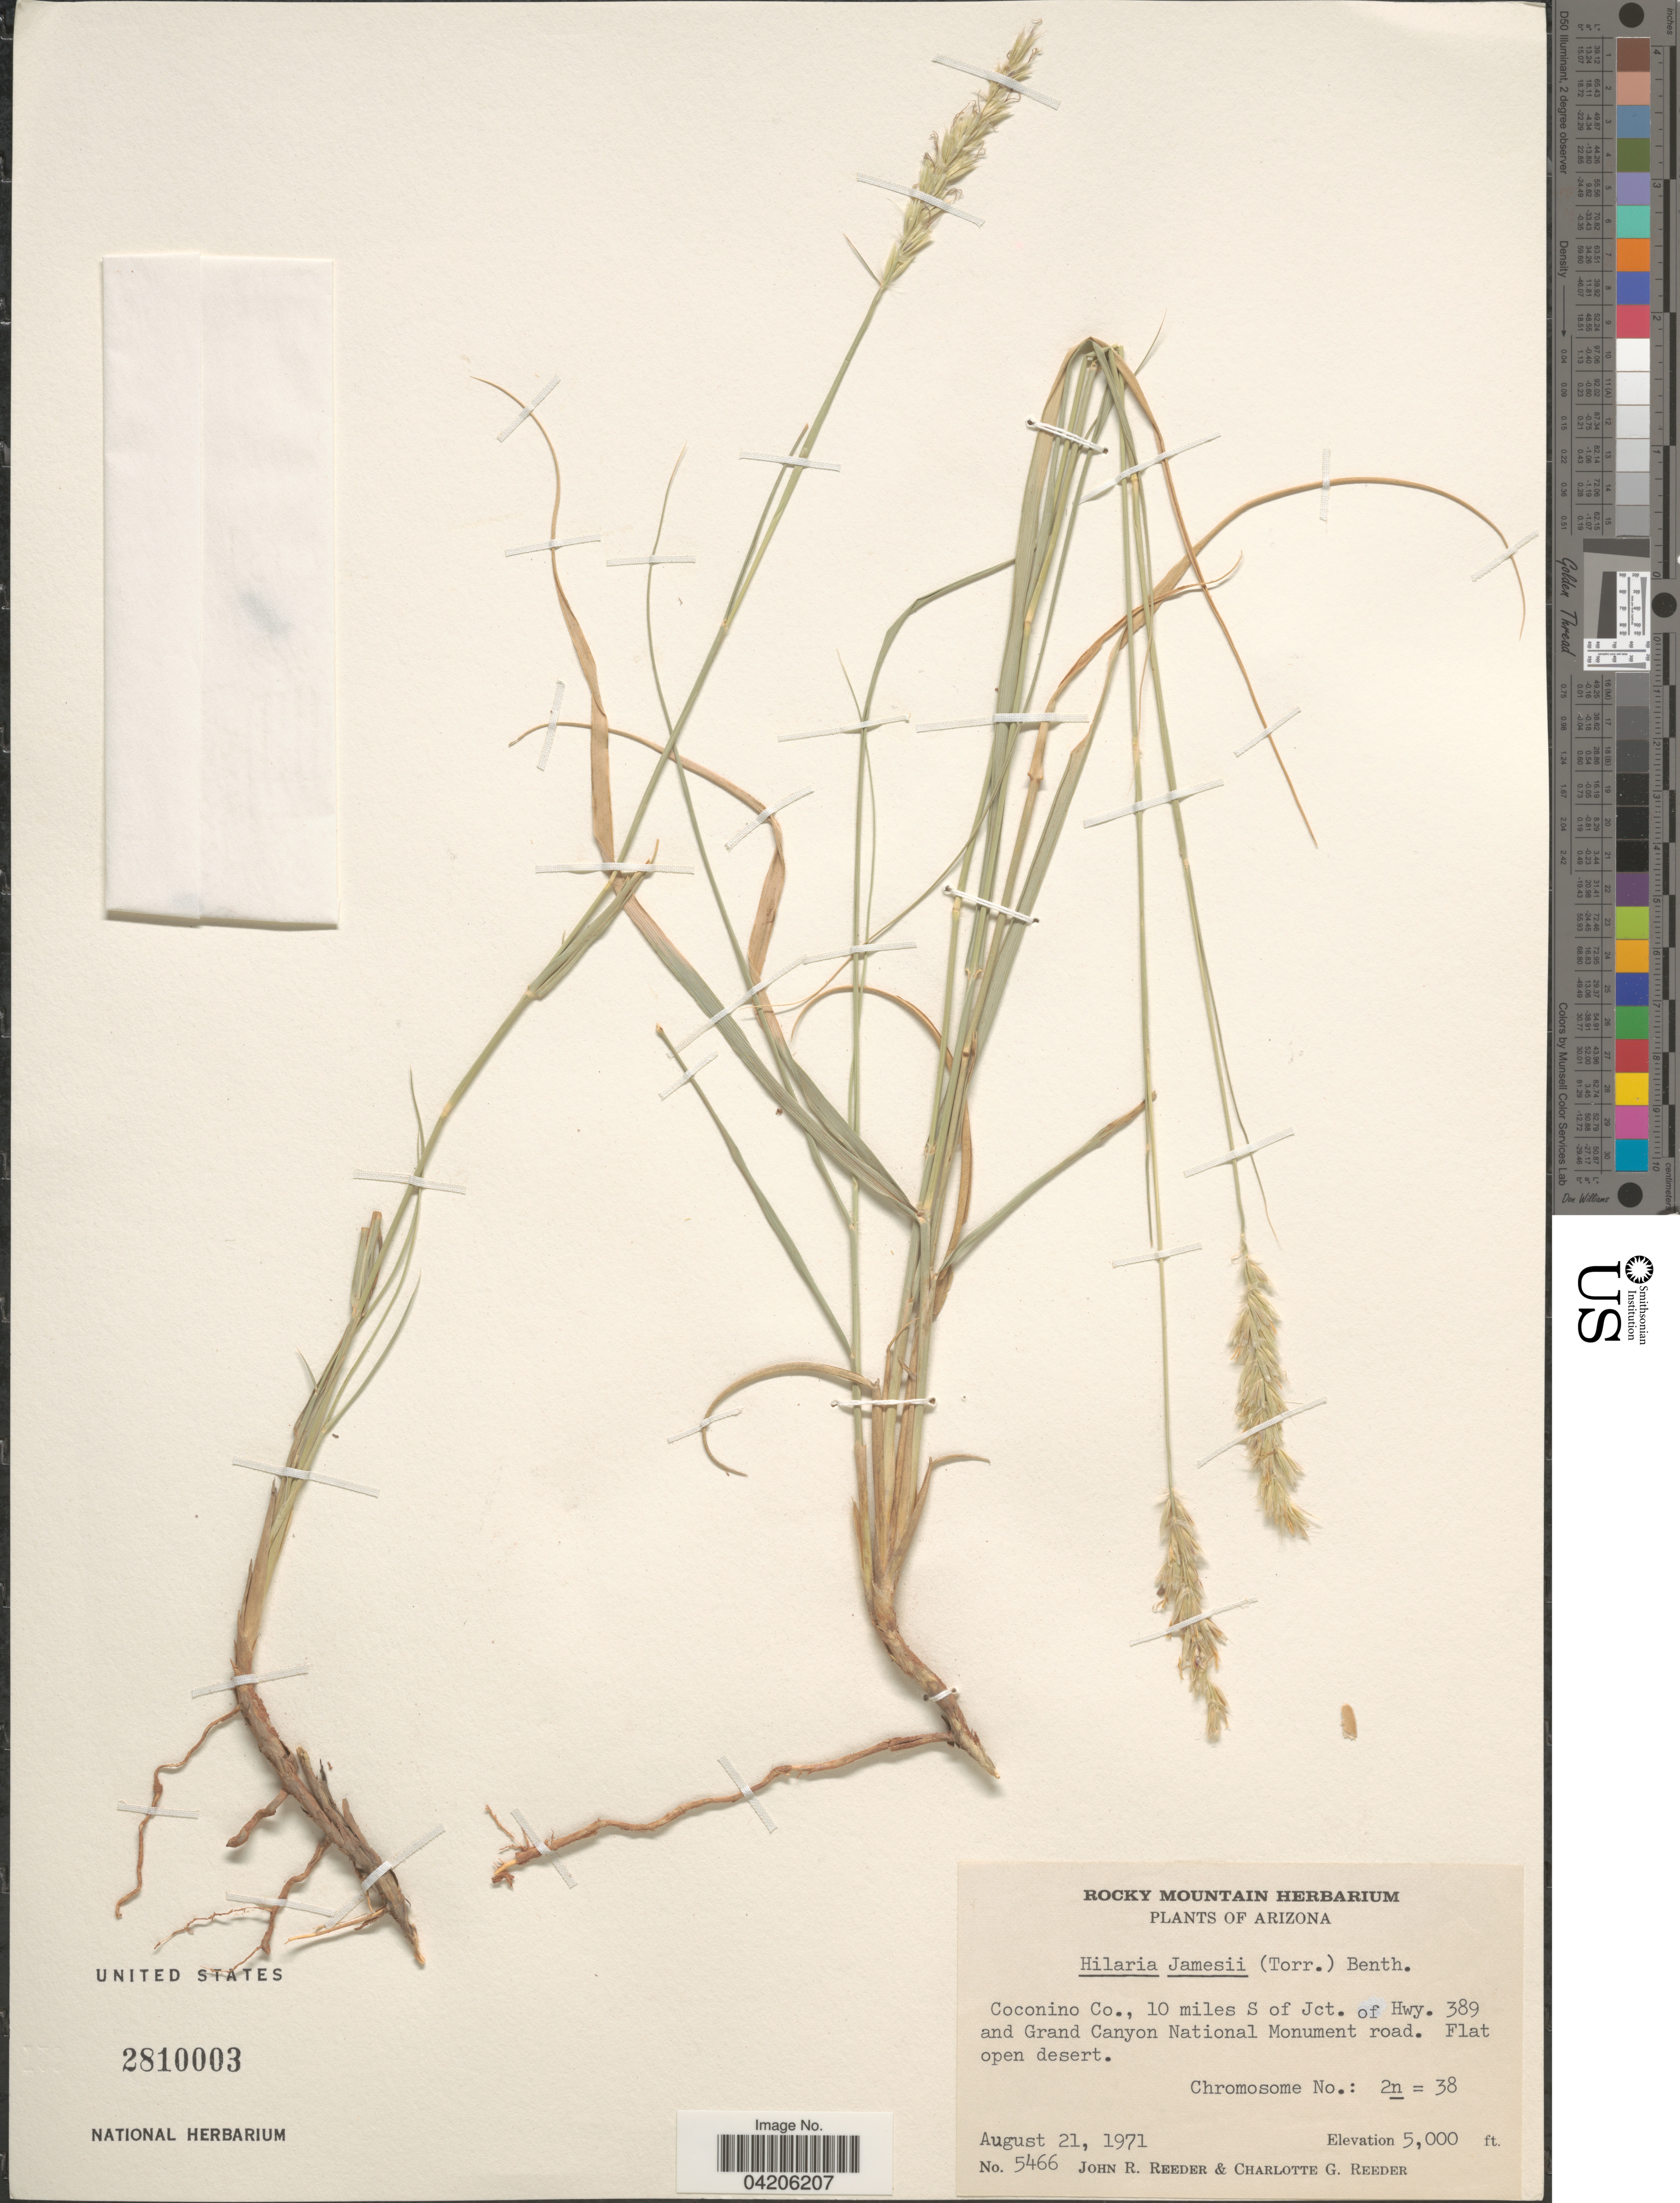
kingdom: Plantae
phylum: Tracheophyta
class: Liliopsida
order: Poales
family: Poaceae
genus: Hilaria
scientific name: Hilaria jamesii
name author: (Torr.) Benth.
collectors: J. R. Reeder & C. G. Reeder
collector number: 5466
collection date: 1971-08-21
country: United States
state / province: Arizona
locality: Coconino Co., 10 miles S of Jct. of Hwy. 389 and Grand Canyon National Monument road.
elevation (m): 1524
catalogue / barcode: US 2810003